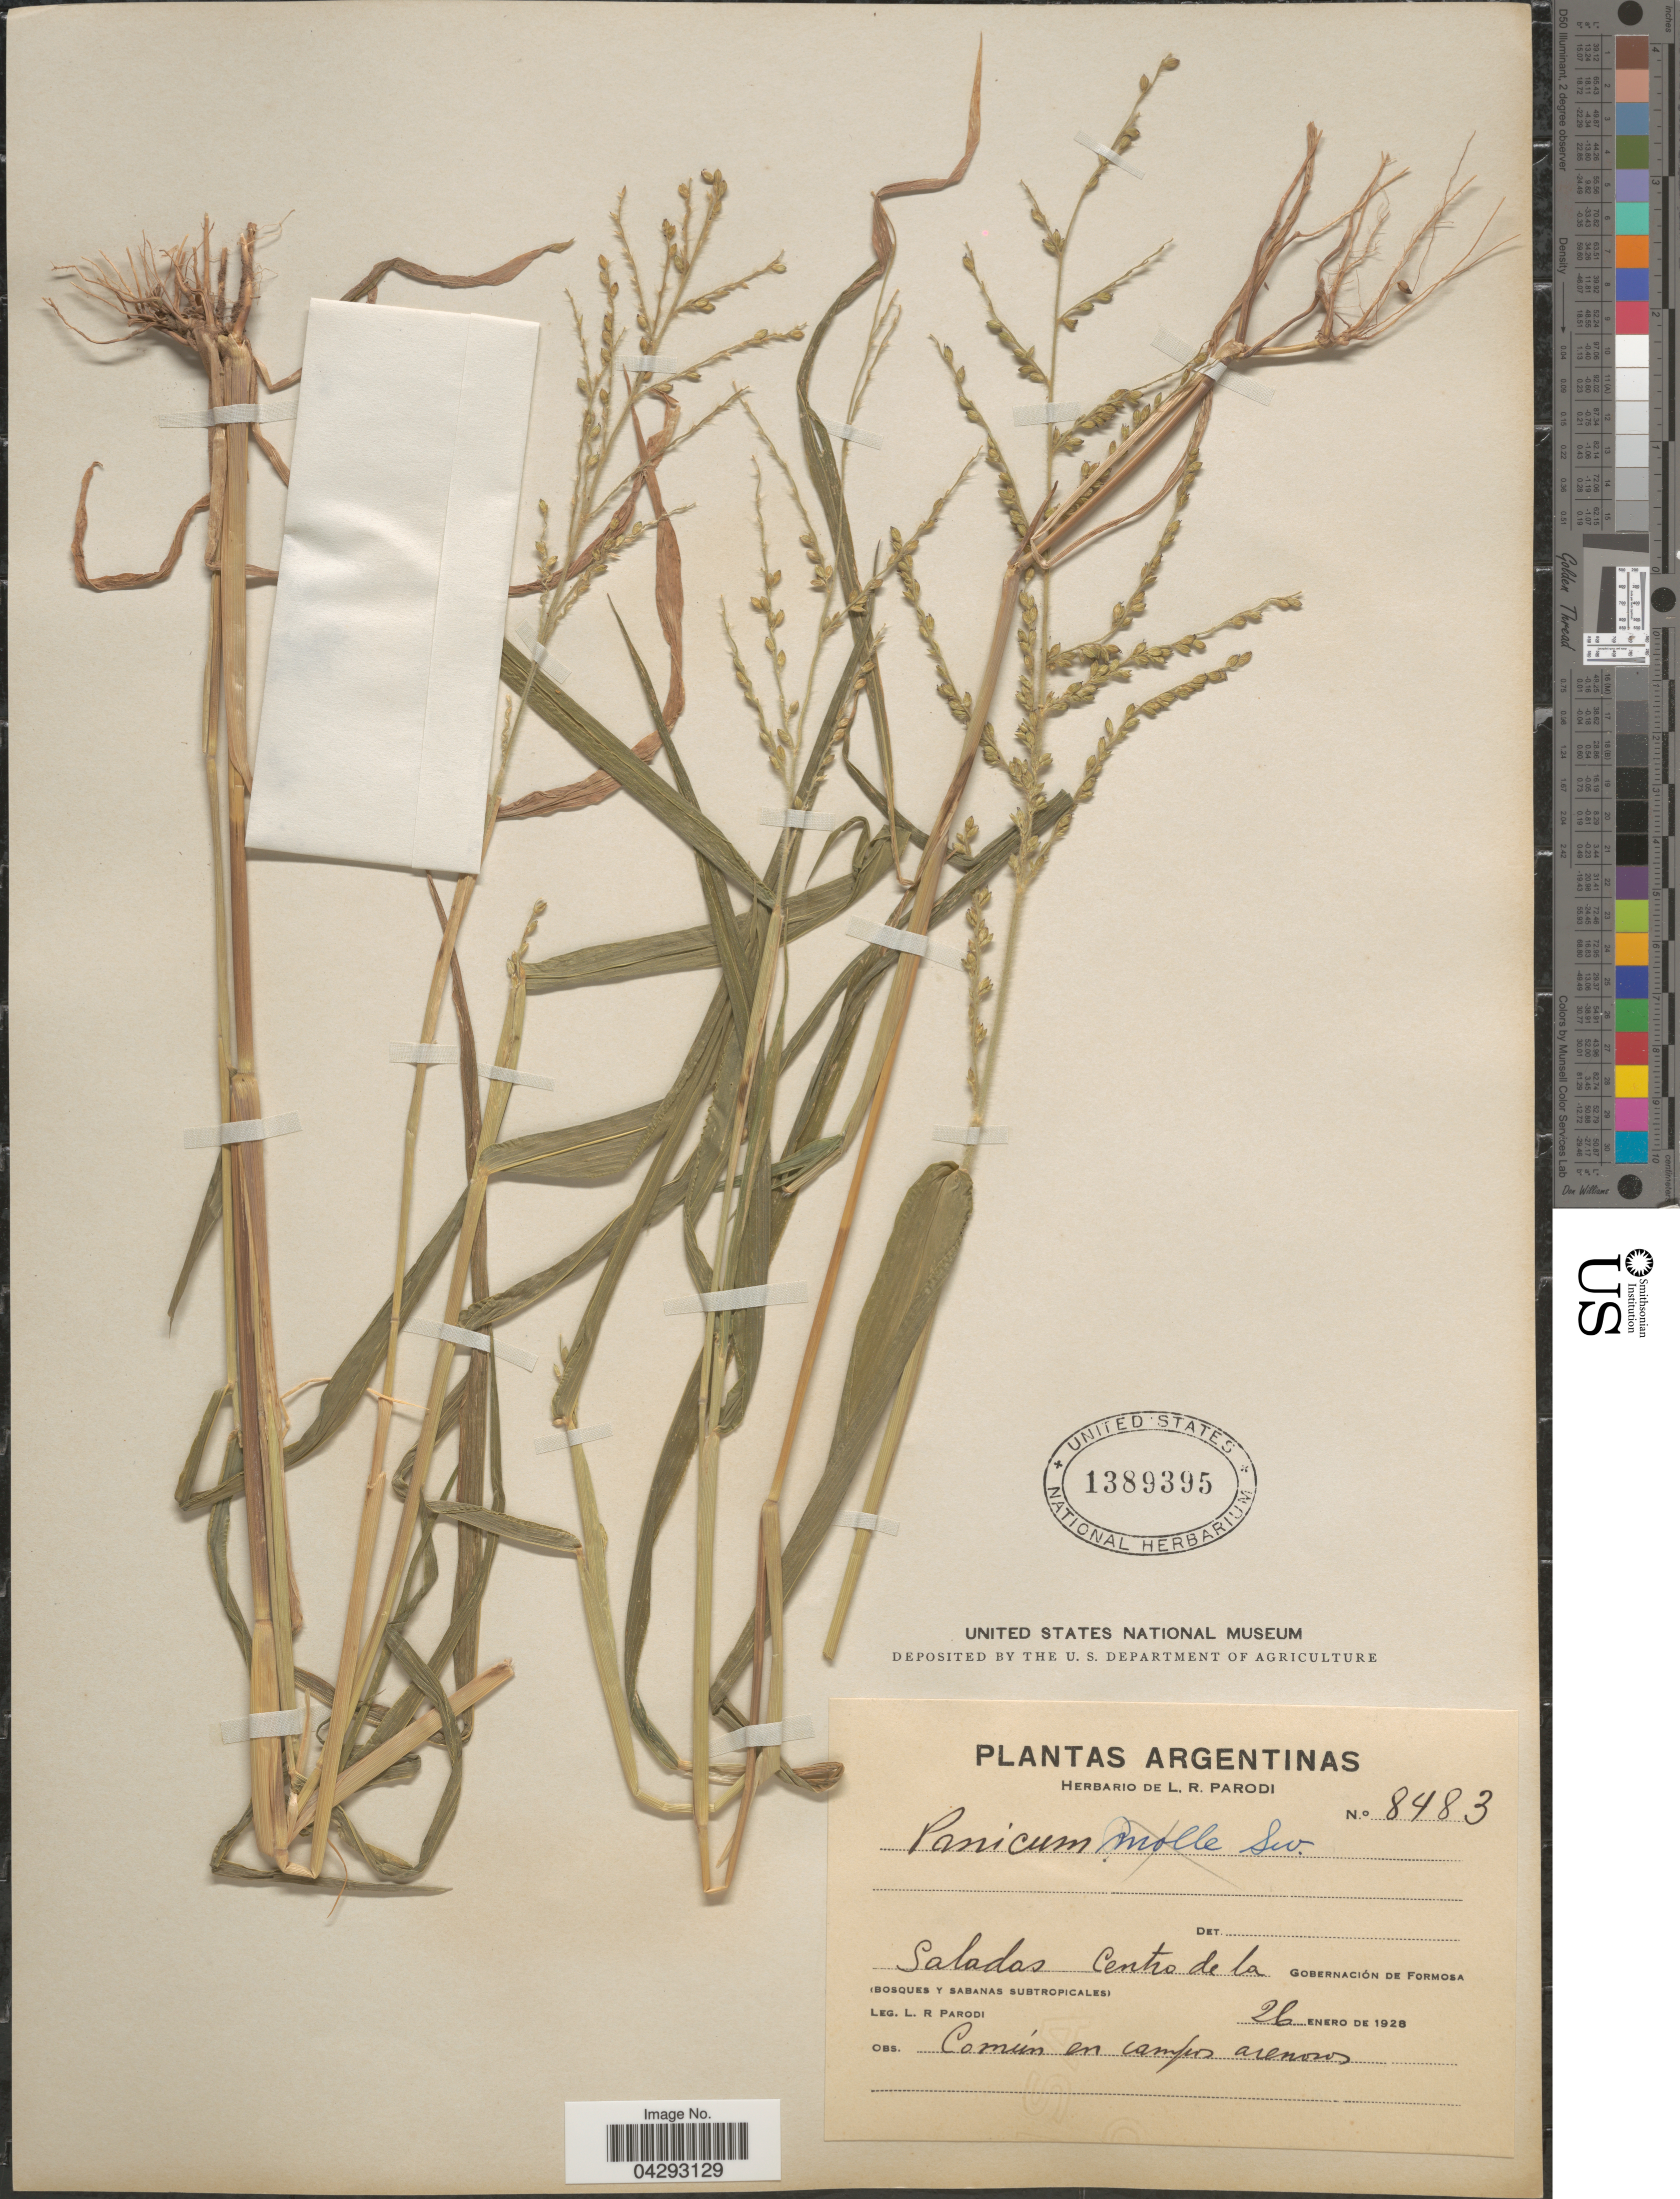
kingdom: Plantae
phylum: Tracheophyta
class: Liliopsida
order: Poales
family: Poaceae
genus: Urochloa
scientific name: Urochloa lorentziana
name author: (Mez) Morrone & Zuloaga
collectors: L. R. Parodi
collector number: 8483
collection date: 1928-01-26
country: Argentina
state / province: Formosa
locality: Saladas Centro de la Gobernación de Formosa. (bosques y sabanas subtropicales). Común en campus arenosos.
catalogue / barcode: US 1389395